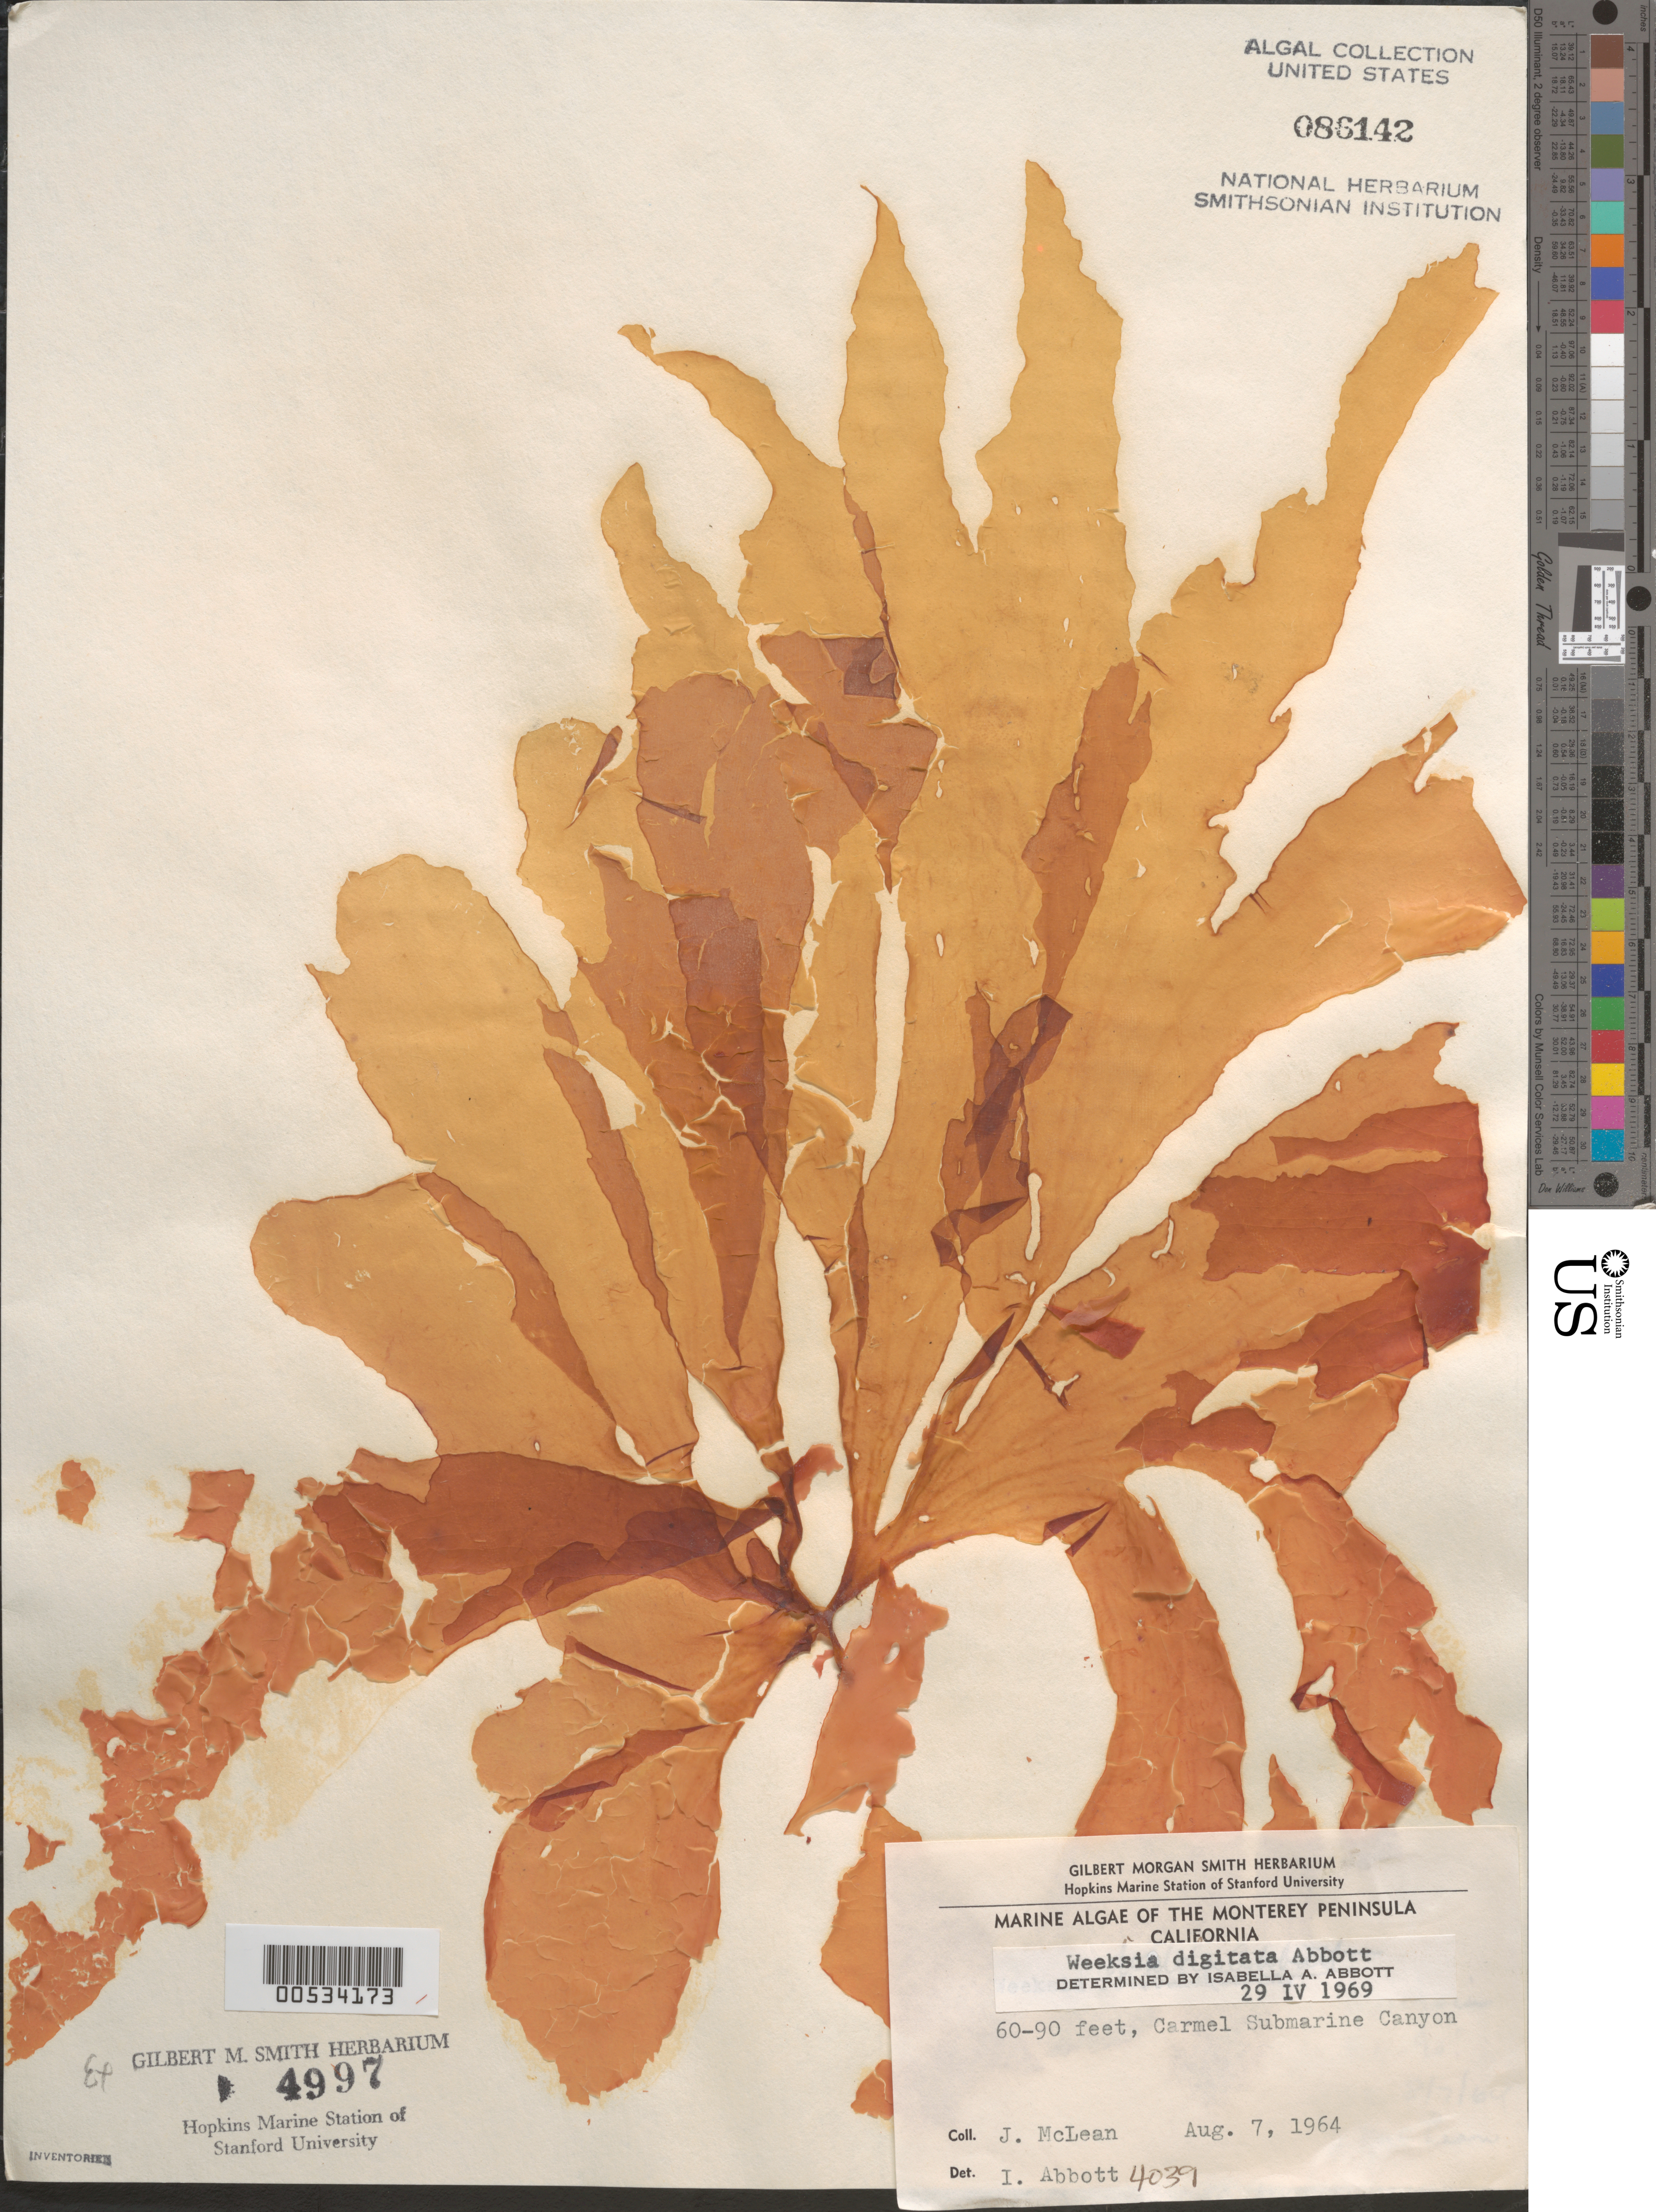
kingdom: Plantae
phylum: Rhodophyta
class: Florideophyceae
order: Gigartinales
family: Dumontiaceae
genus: Weeksia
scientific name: Weeksia digitata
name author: I.A. Abbott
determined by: Abbott, Isabella A.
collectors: J. McLean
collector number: IAA 4039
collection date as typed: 07 Aug 1964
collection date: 1964-08-07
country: United States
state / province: California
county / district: Monterey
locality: Carmel Submarine Canyon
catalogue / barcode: US 86142